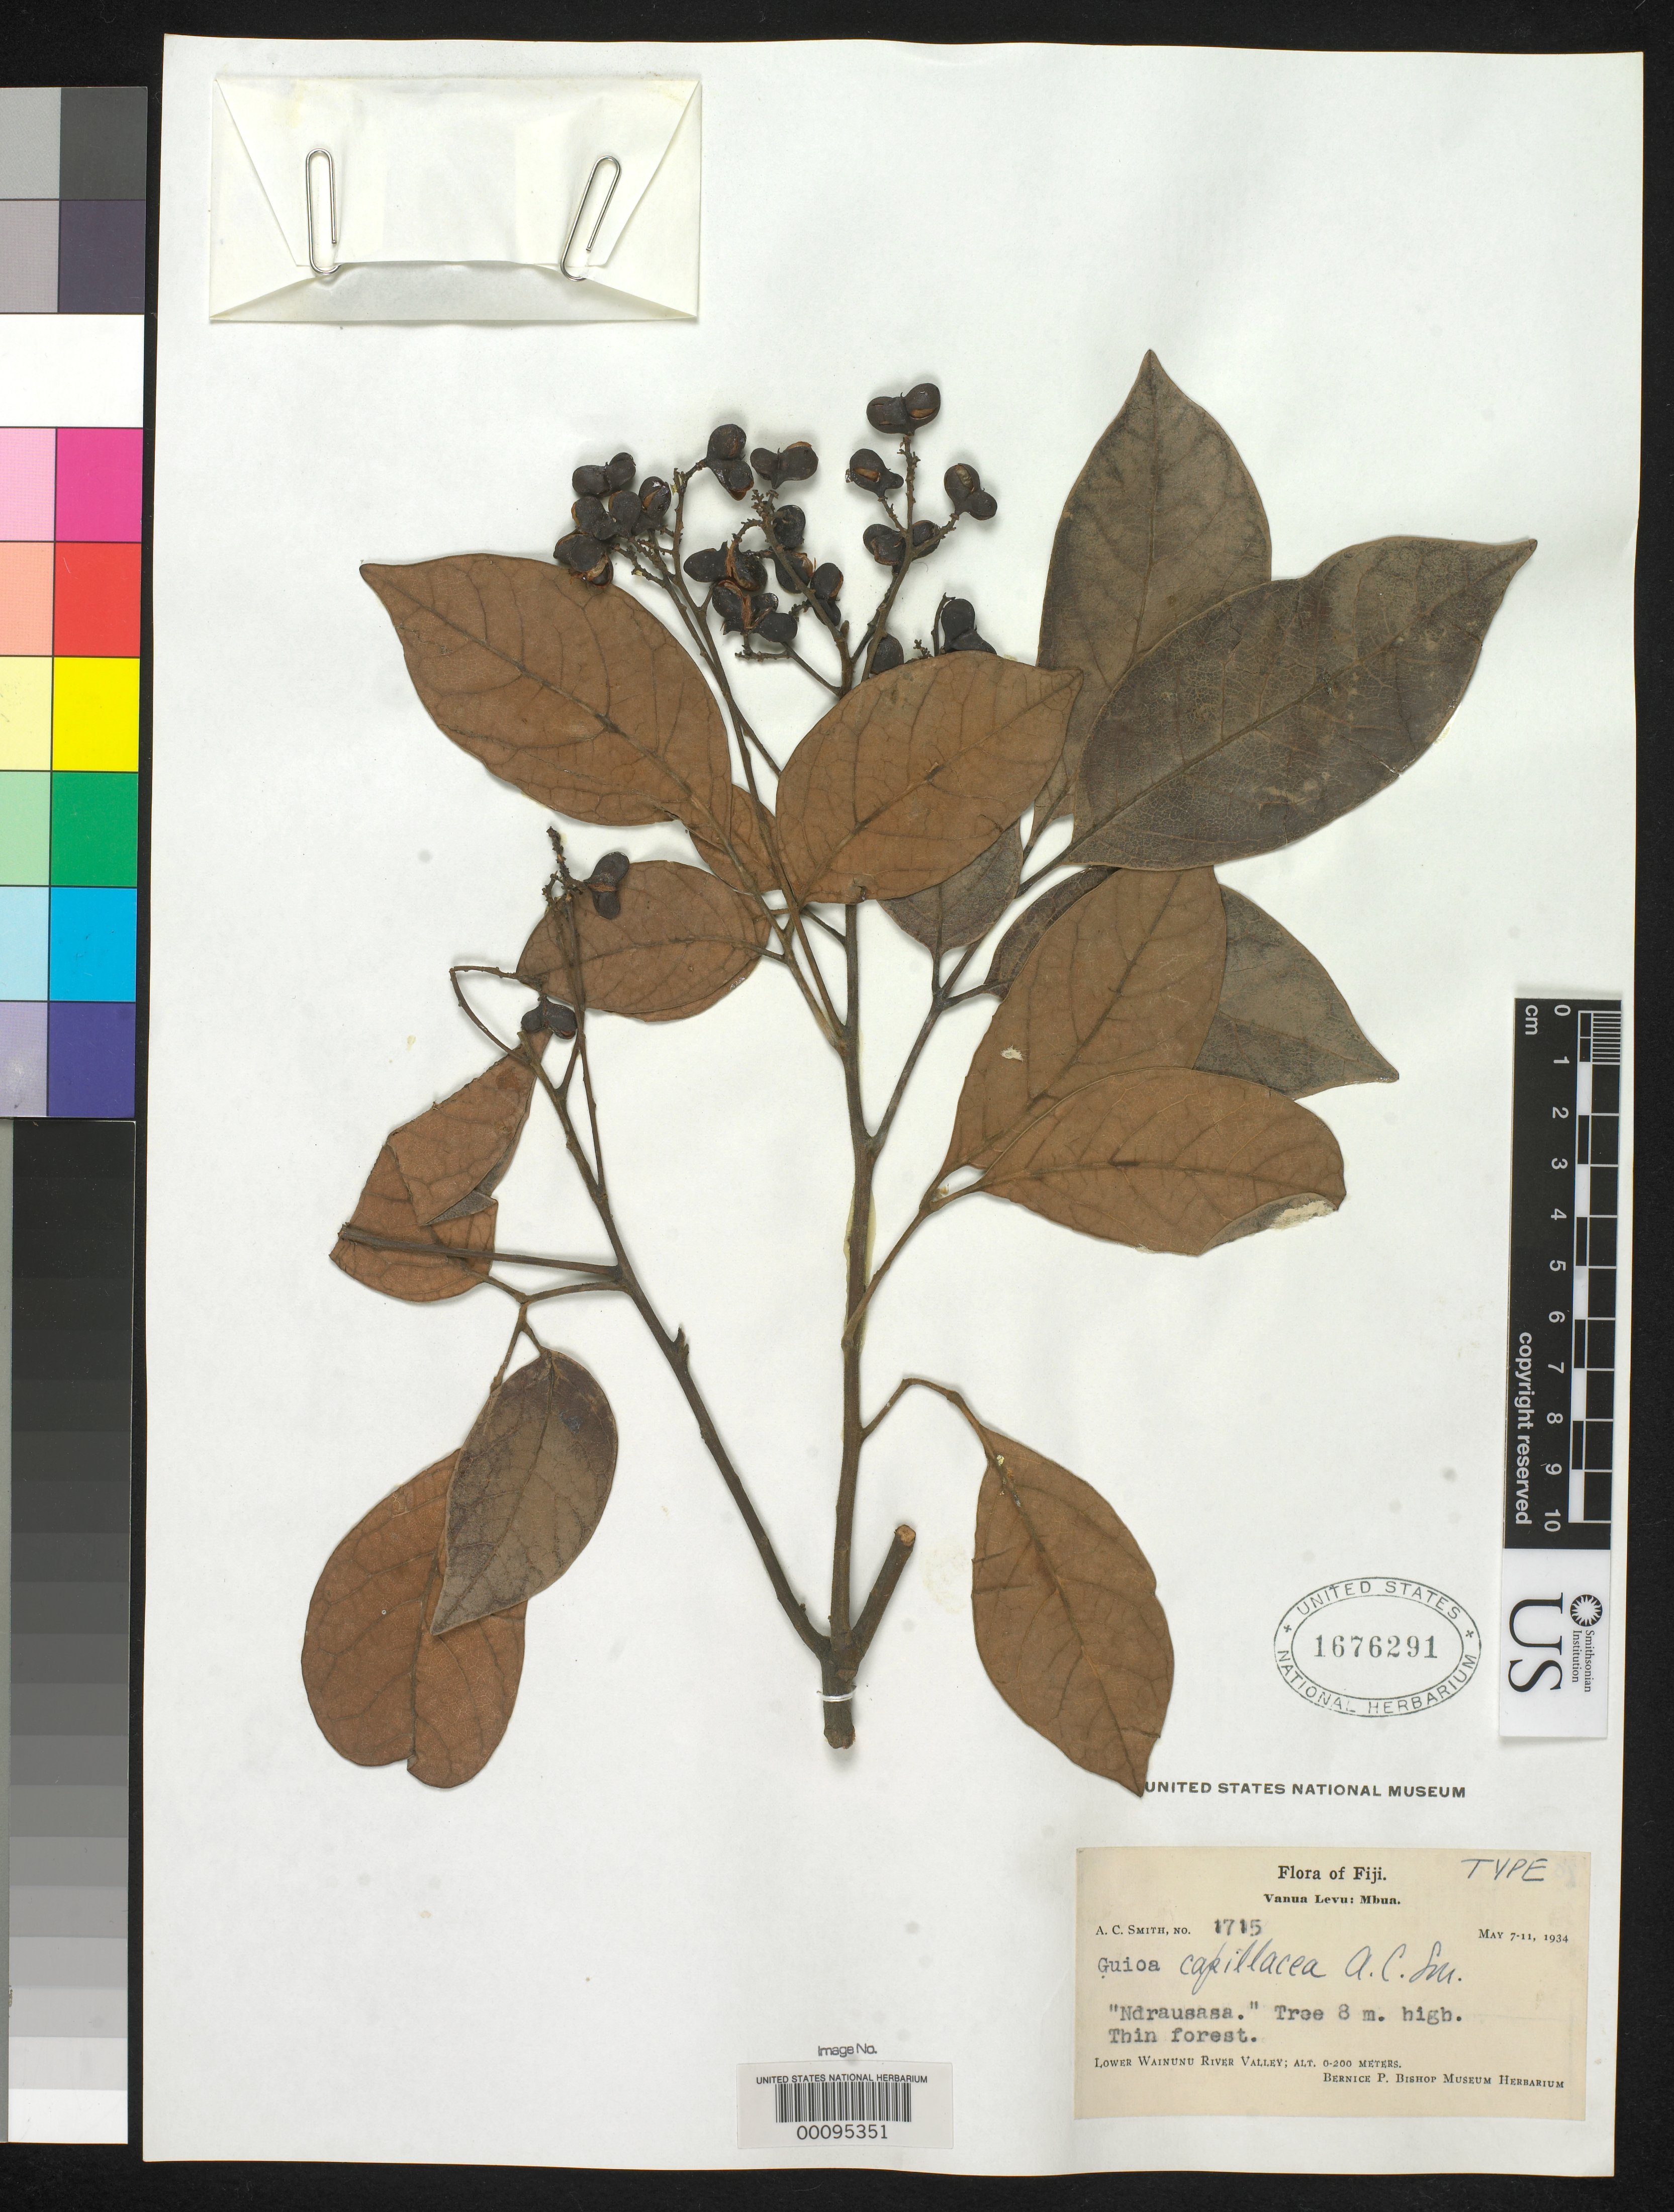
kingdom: Plantae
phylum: Tracheophyta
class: Magnoliopsida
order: Sapindales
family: Sapindaceae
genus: Guioa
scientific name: Guioa capillacea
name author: A.C. Sm.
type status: Holotype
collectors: A. C. Smith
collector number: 1715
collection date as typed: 07 May 1934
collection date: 1934-05-07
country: Fiji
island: Vanua Levu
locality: Mbua, lower Wainunu River Valley. [Vanua Levu Group]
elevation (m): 10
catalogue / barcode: US 1676291